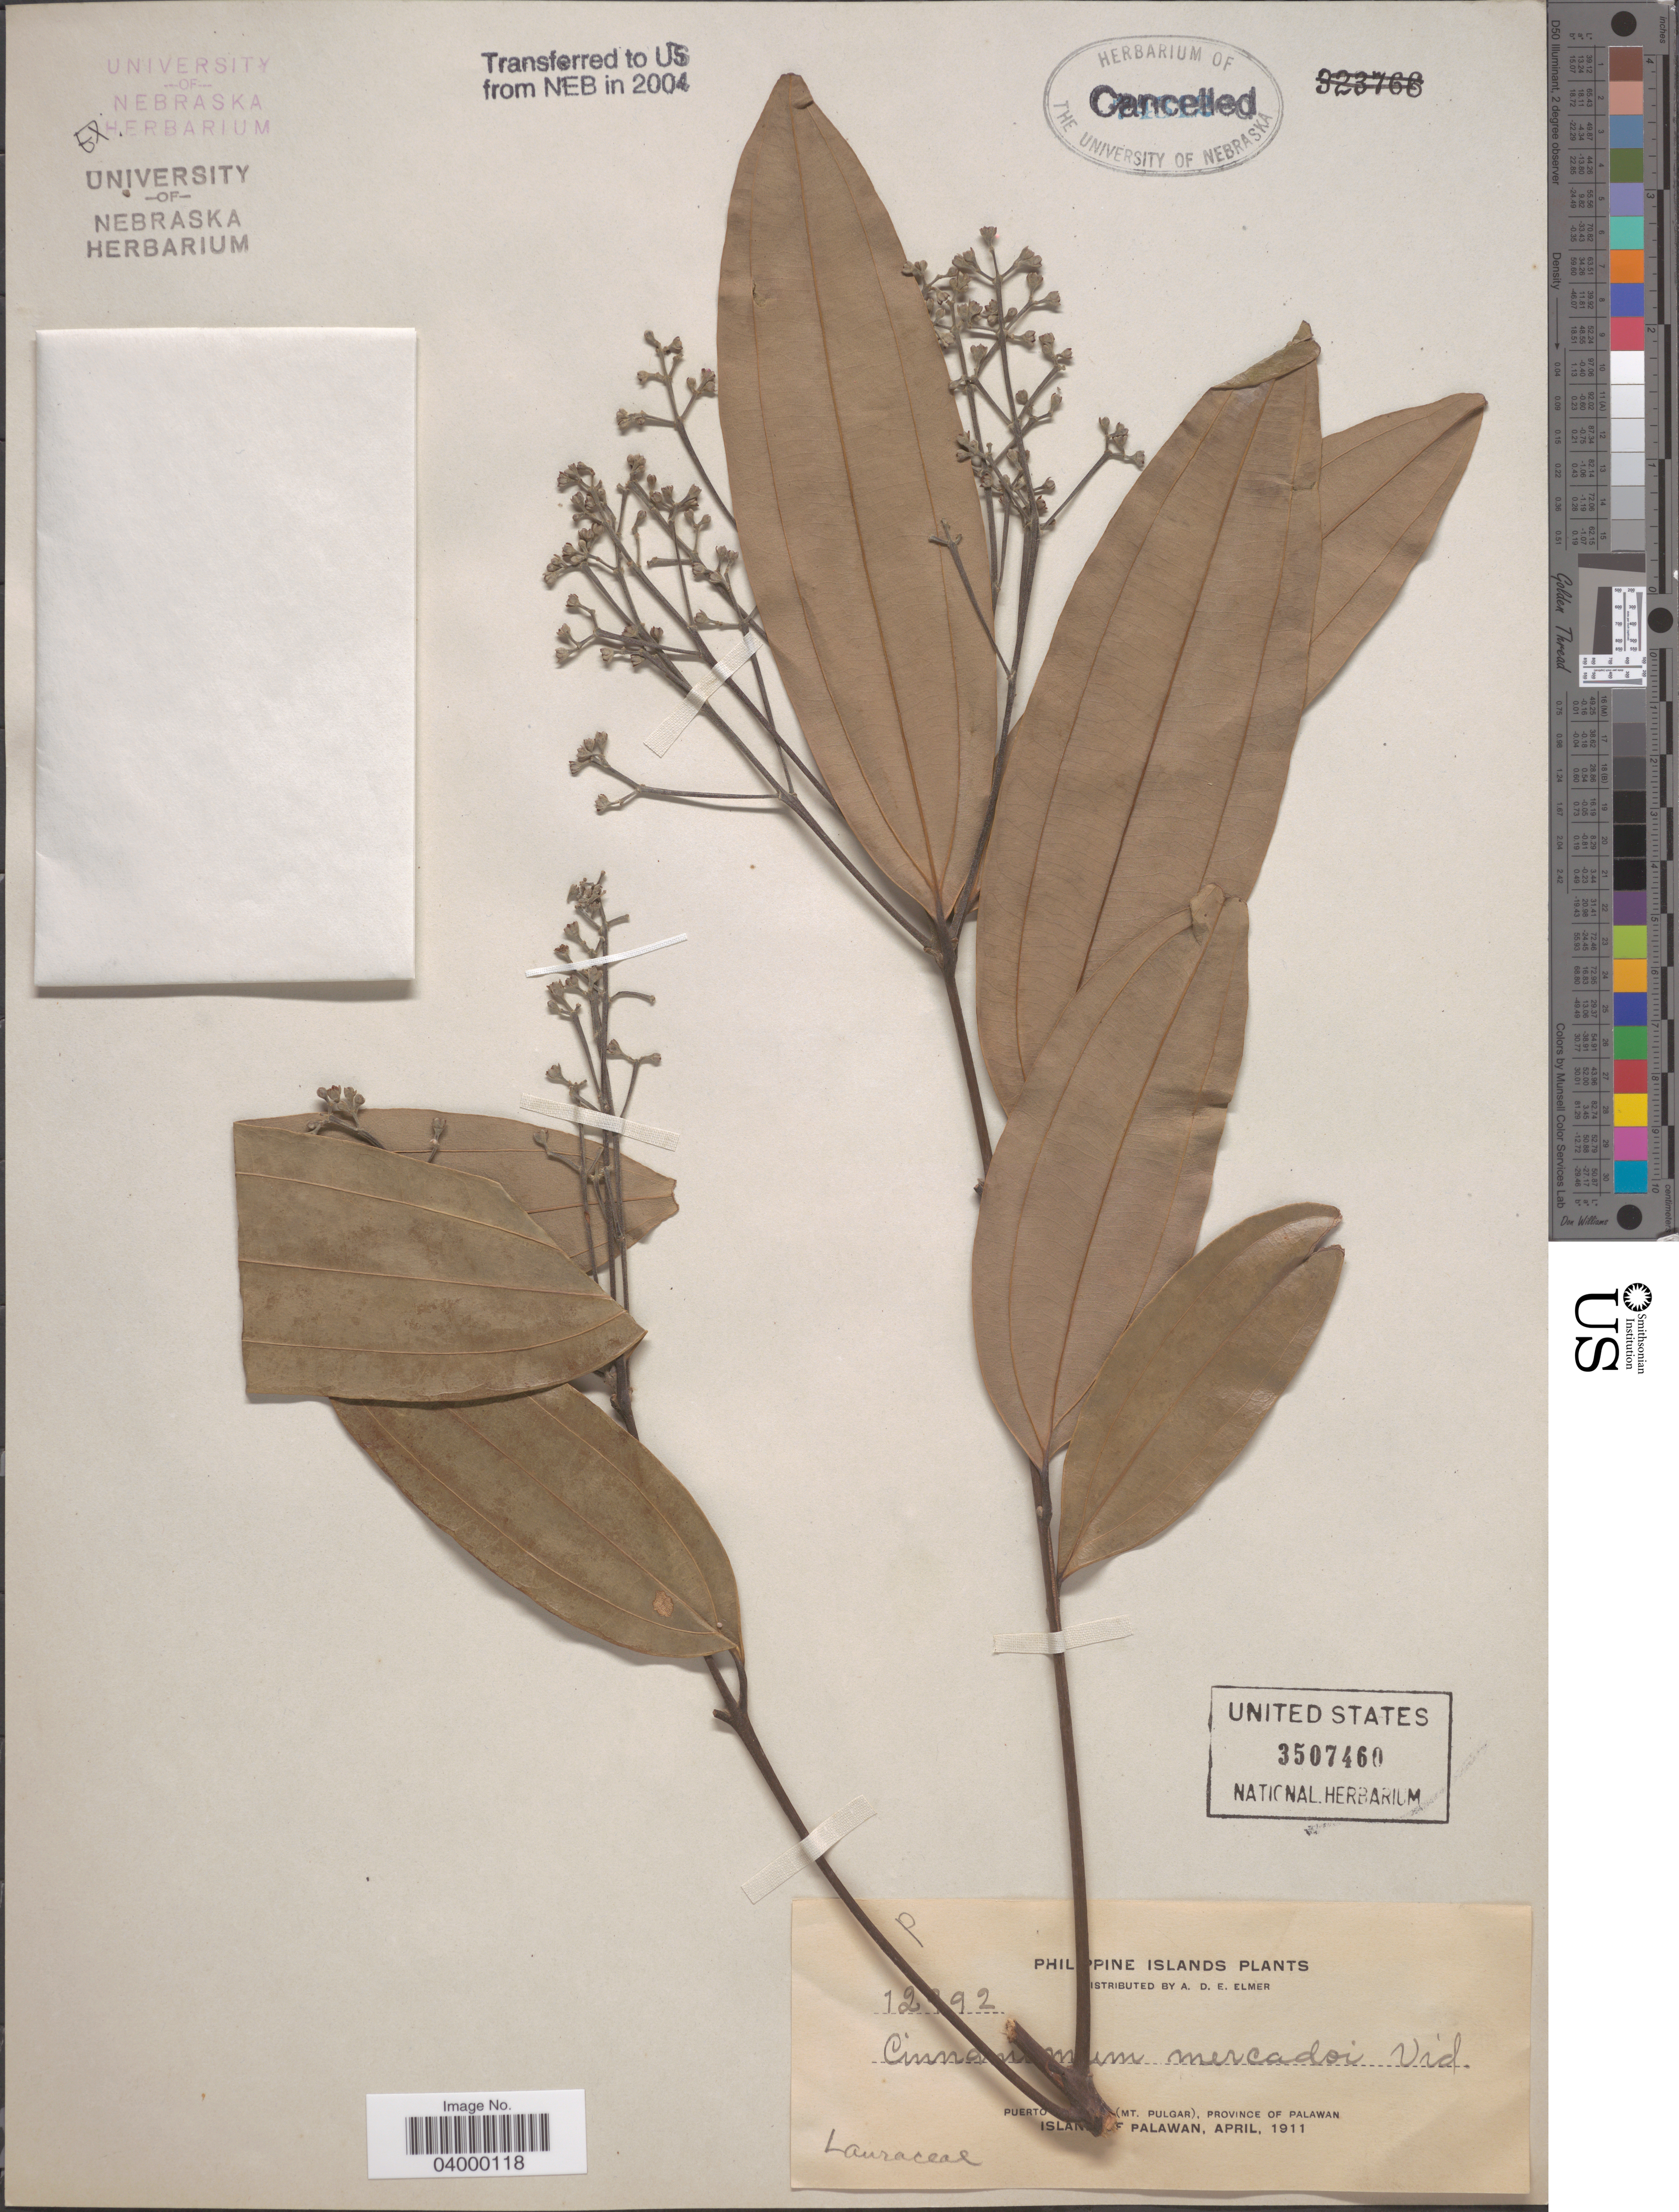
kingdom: Plantae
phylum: Tracheophyta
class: Magnoliopsida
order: Laurales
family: Lauraceae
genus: Cinnamomum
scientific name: Cinnamomum mercadoi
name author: Vidal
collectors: A. D. E. Elmer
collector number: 12!92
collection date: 1911-04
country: Philippines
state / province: Mimaropa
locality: Puerto [illegible text] (Mt. Pulgar). Isla[illegible text] f Palawan.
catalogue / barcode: US 3507460